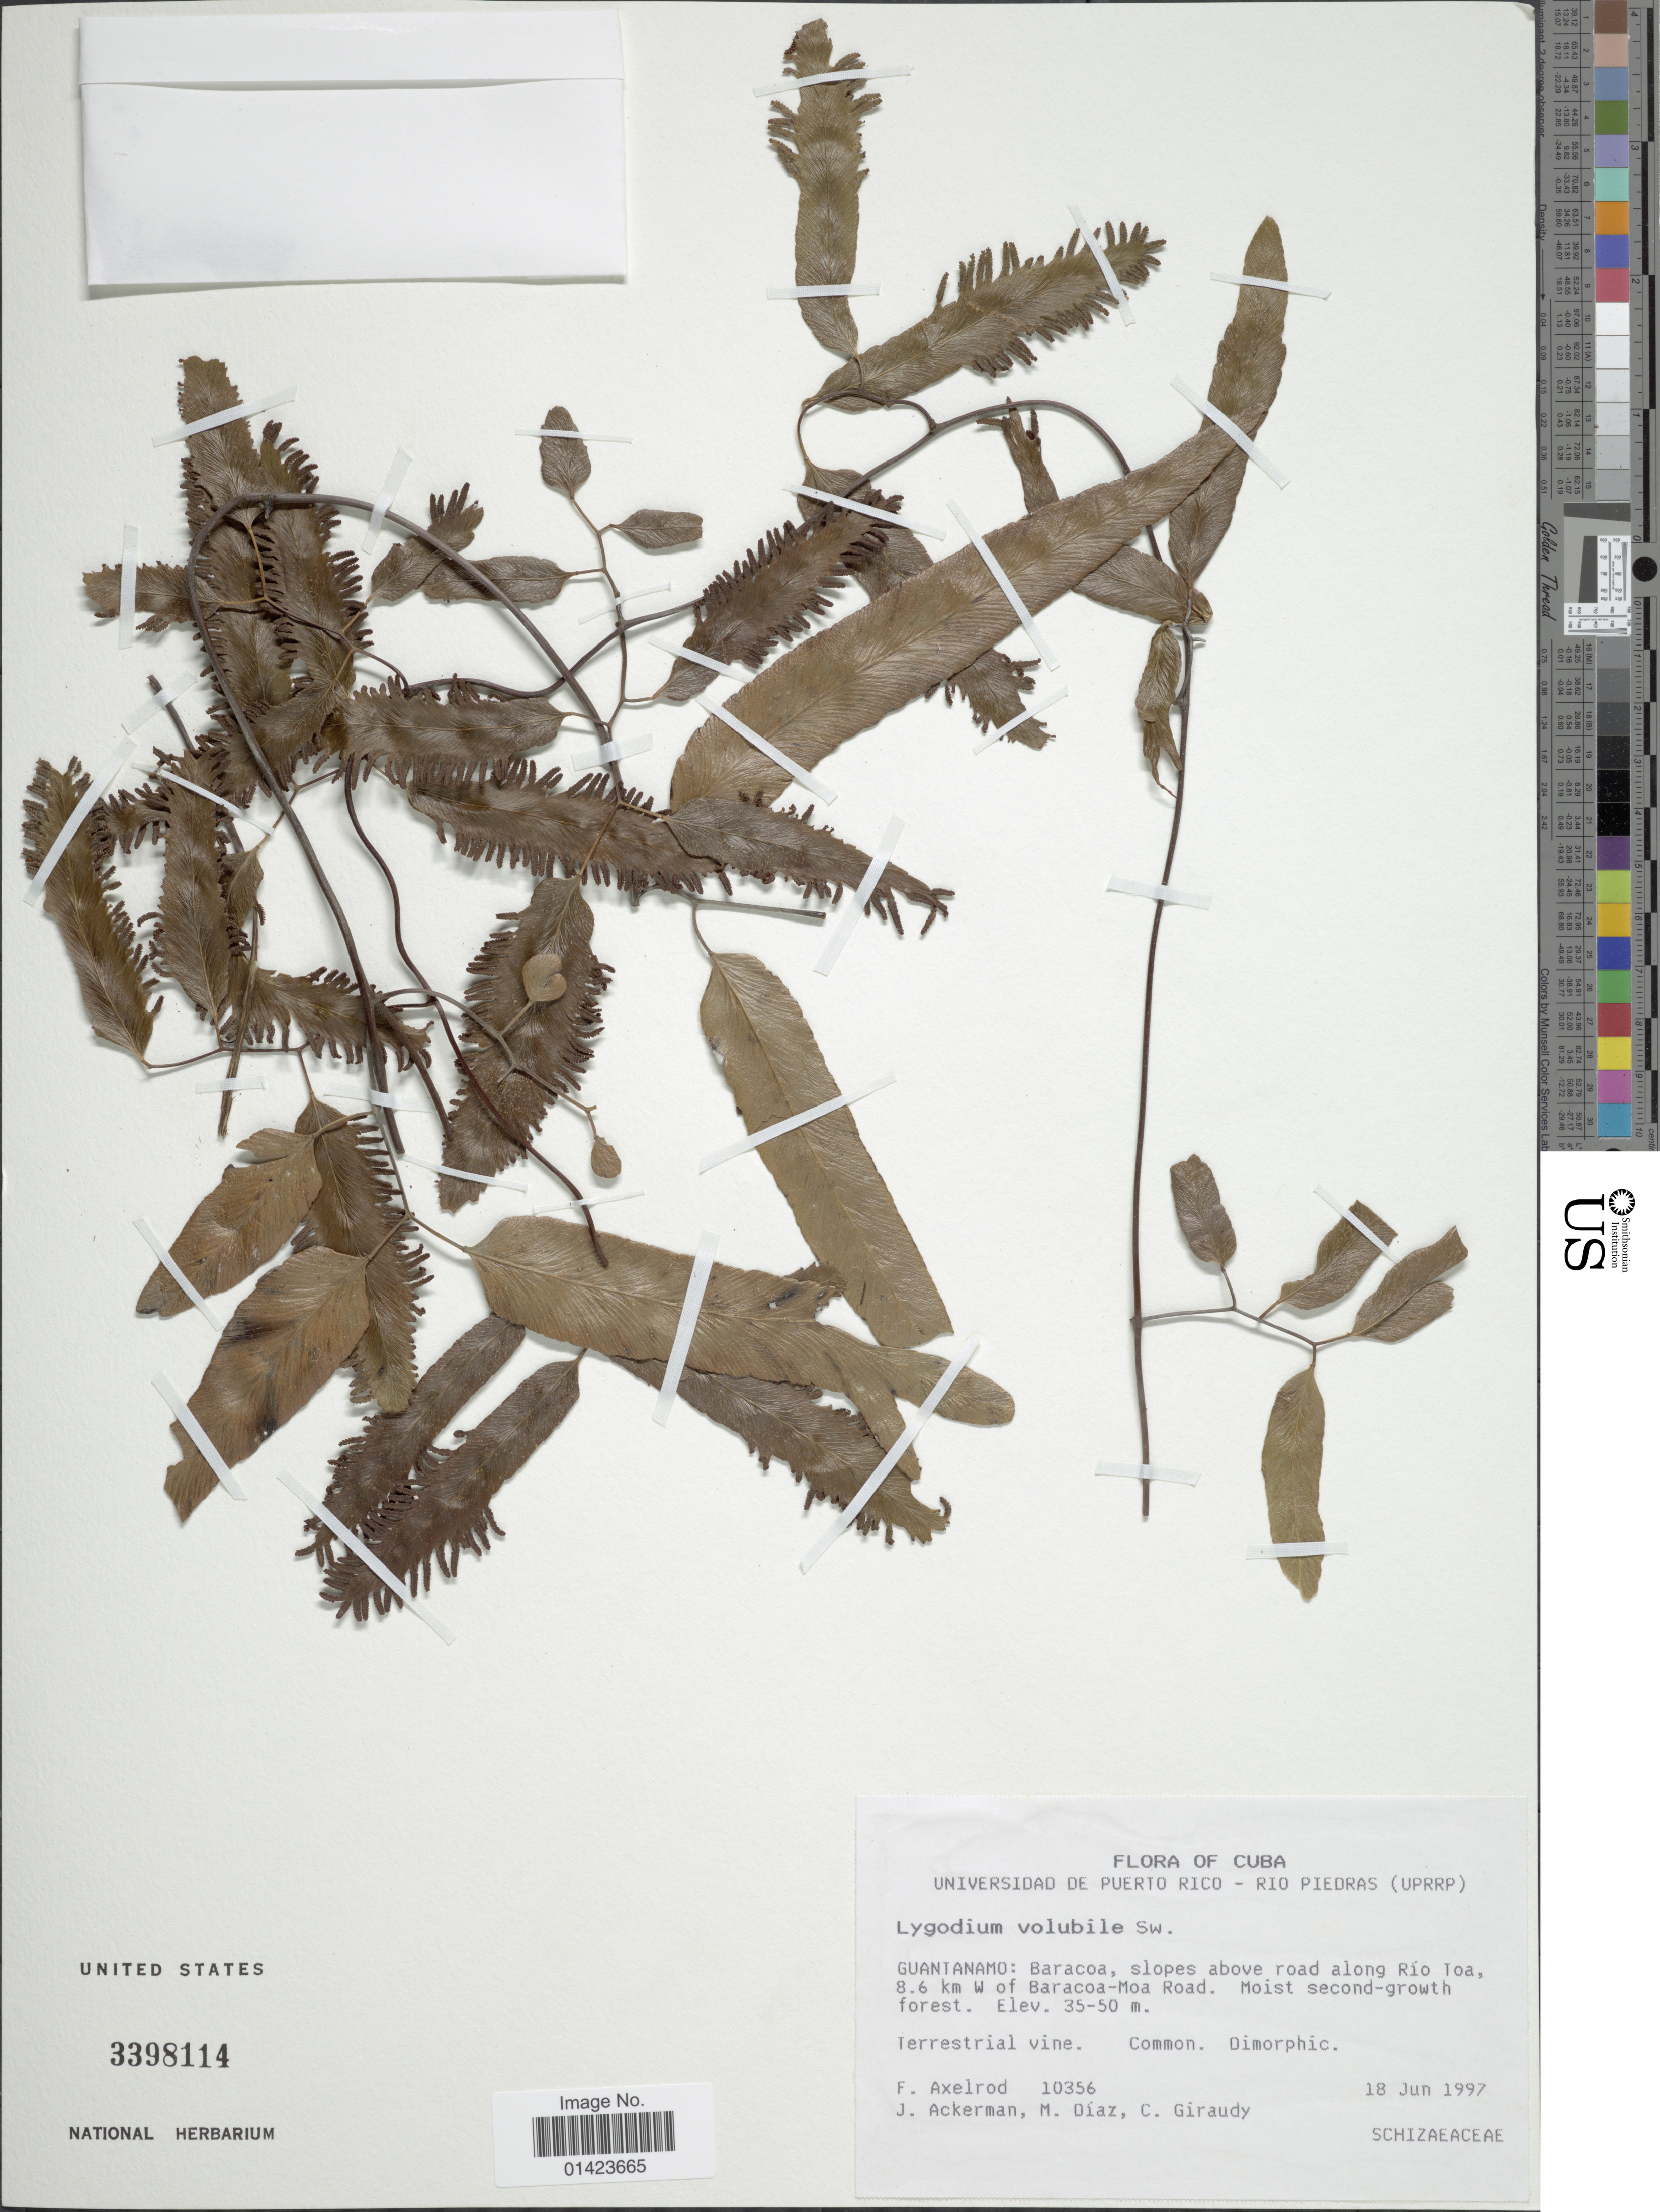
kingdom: Plantae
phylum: Tracheophyta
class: Polypodiopsida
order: Schizaeales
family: Lygodiaceae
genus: Lygodium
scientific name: Lygodium volubile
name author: Sw.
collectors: F. Axelrod, J. Ackerman, M. Diaz & C. Giraudy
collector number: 10356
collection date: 1997-06-18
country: Cuba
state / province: Guantánamo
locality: Guantanamo: Baracoa, slopes above road along Rio Toa, 8.6 km W of Baracoa-Moa Road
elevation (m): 35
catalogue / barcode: US 3398114